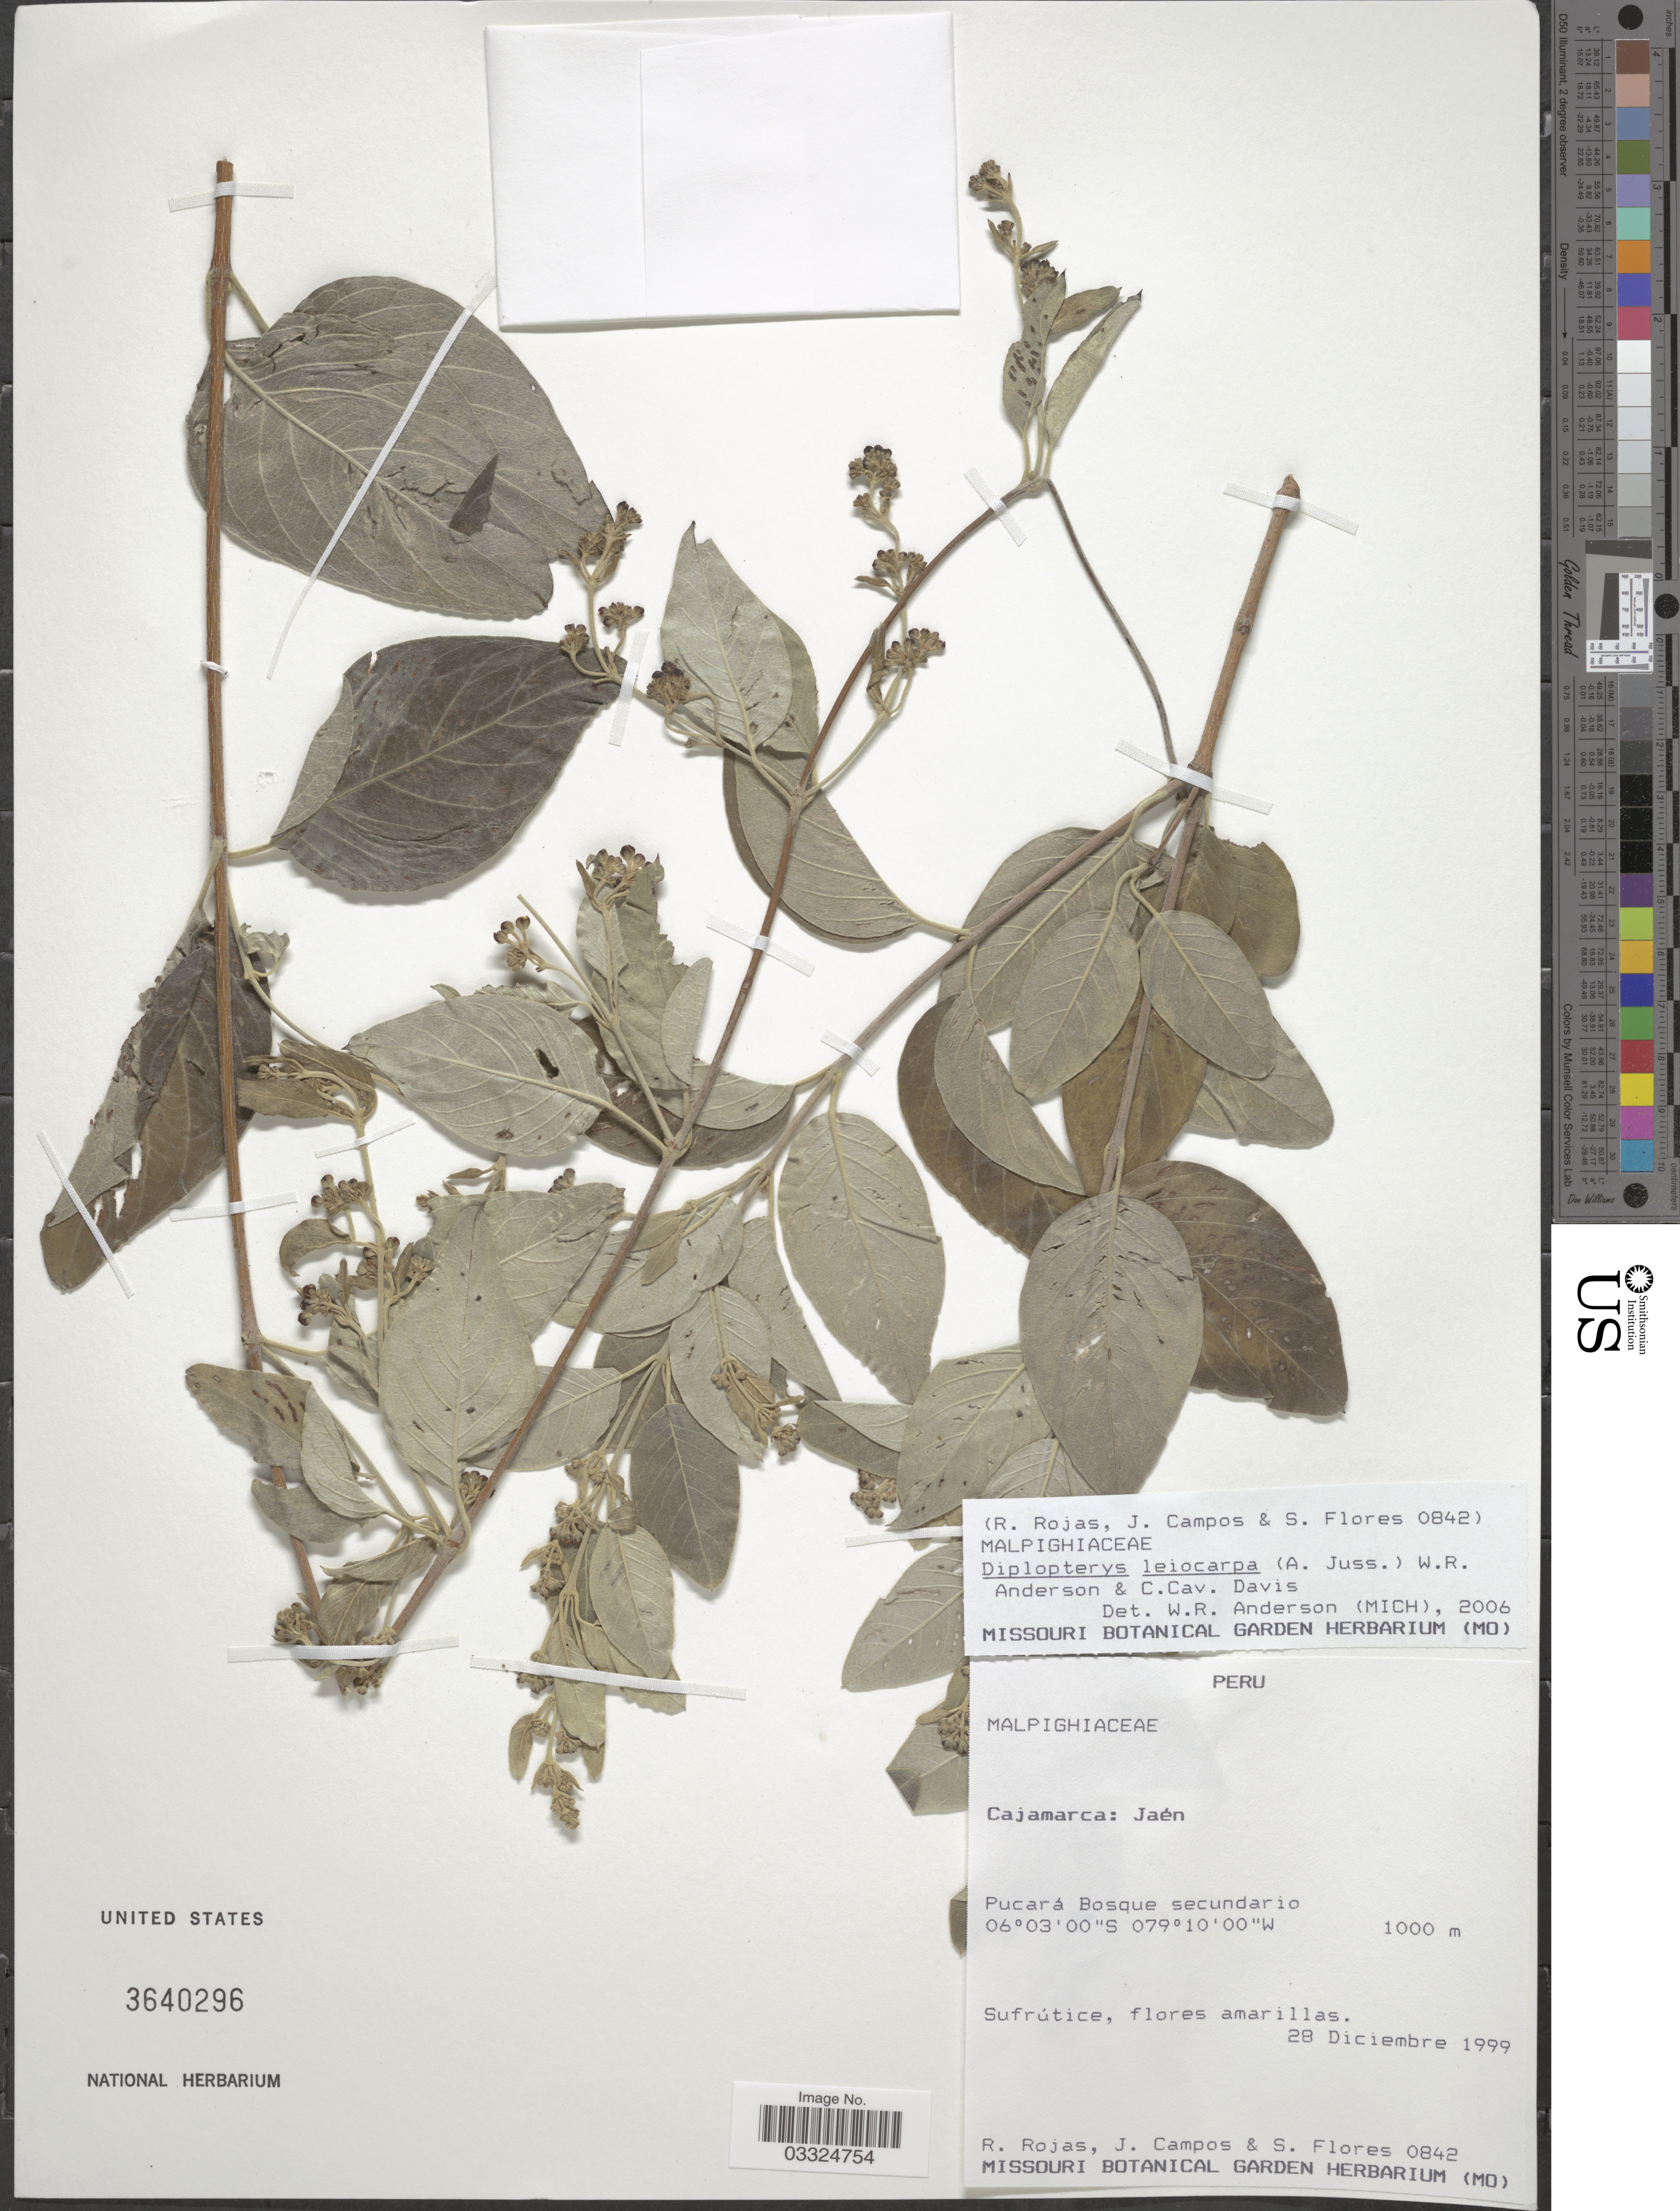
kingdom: Plantae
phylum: Tracheophyta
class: Magnoliopsida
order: Malpighiales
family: Malpighiaceae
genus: Diplopterys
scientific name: Diplopterys leiocarpa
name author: (A. Juss.) W.R. Anderson & C. Davis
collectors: R. Rojas, J. Campos & M. Flores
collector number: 0842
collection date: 1999-12-28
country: Peru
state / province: Cajamarca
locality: Jaén. Pucará Bosque secundario.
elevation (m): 1000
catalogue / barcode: US 3640296